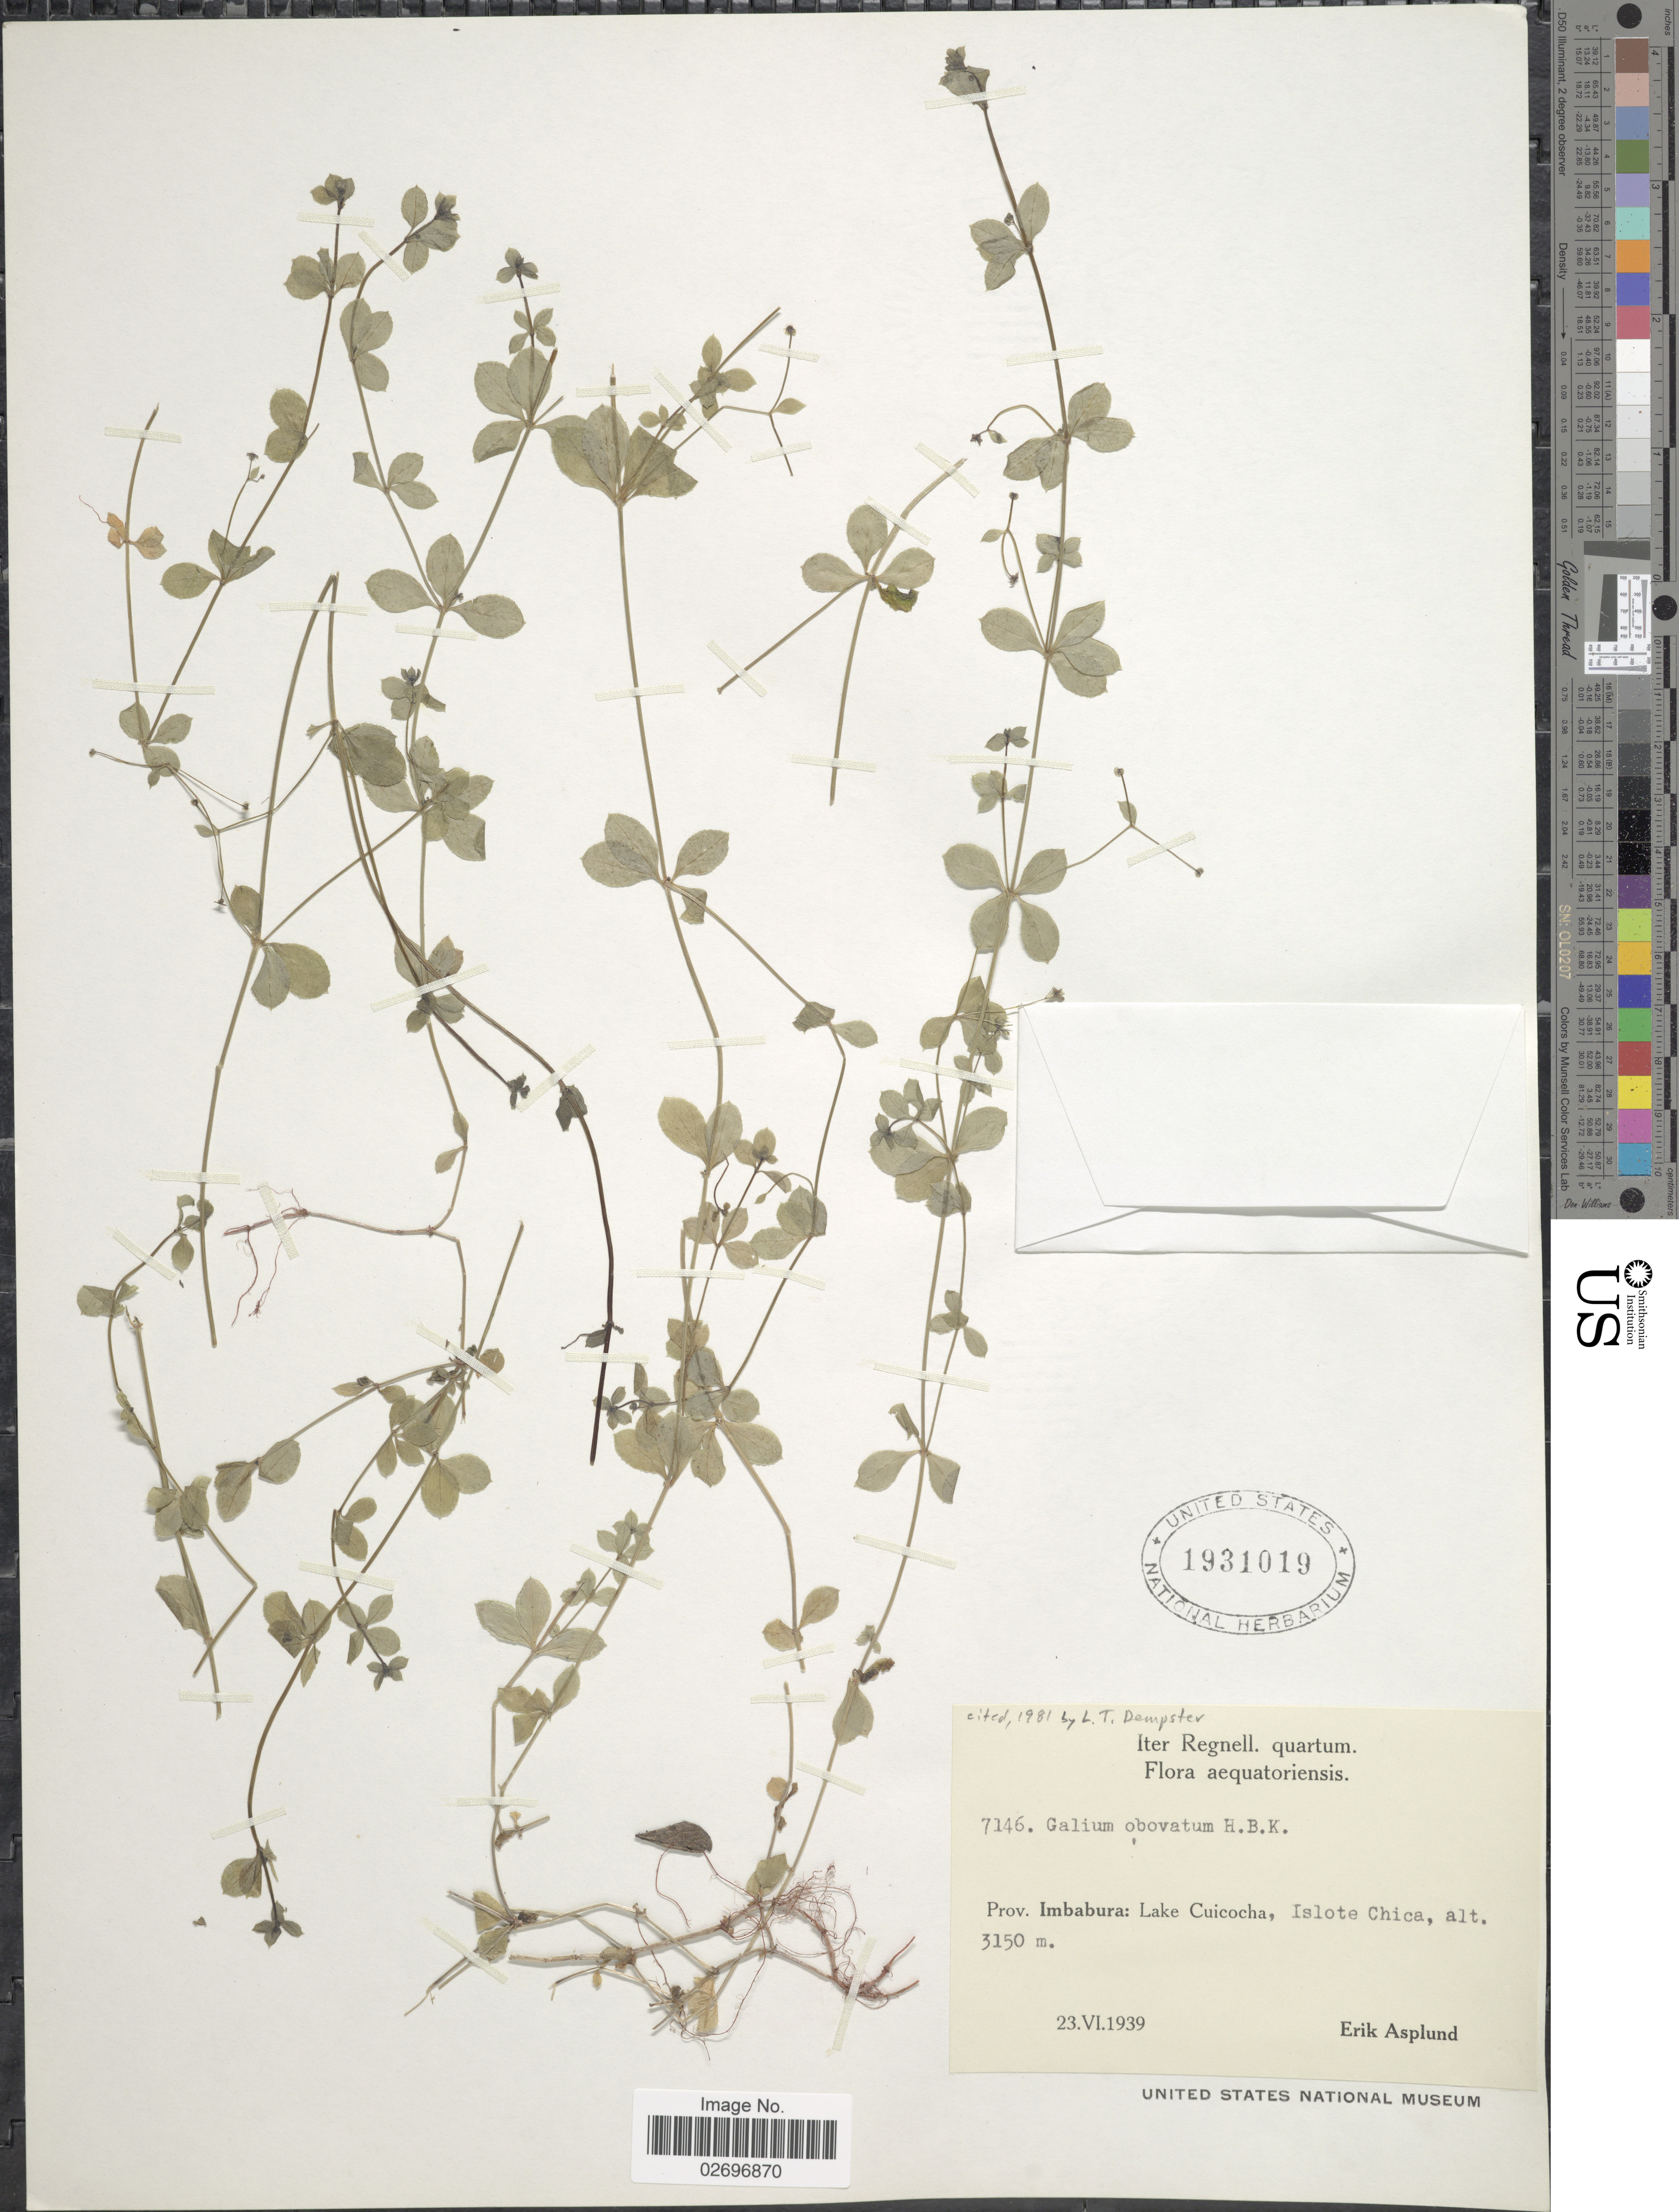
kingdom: Plantae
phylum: Tracheophyta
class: Magnoliopsida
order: Gentianales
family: Rubiaceae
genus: Galium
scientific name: Galium obovatum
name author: Kunth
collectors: E. Asplund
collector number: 7146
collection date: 1939-06-23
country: Ecuador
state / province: Imbabura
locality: Aequatoriensis, Lake Cuicocha, Islota Chica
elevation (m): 3150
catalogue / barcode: US 1931019